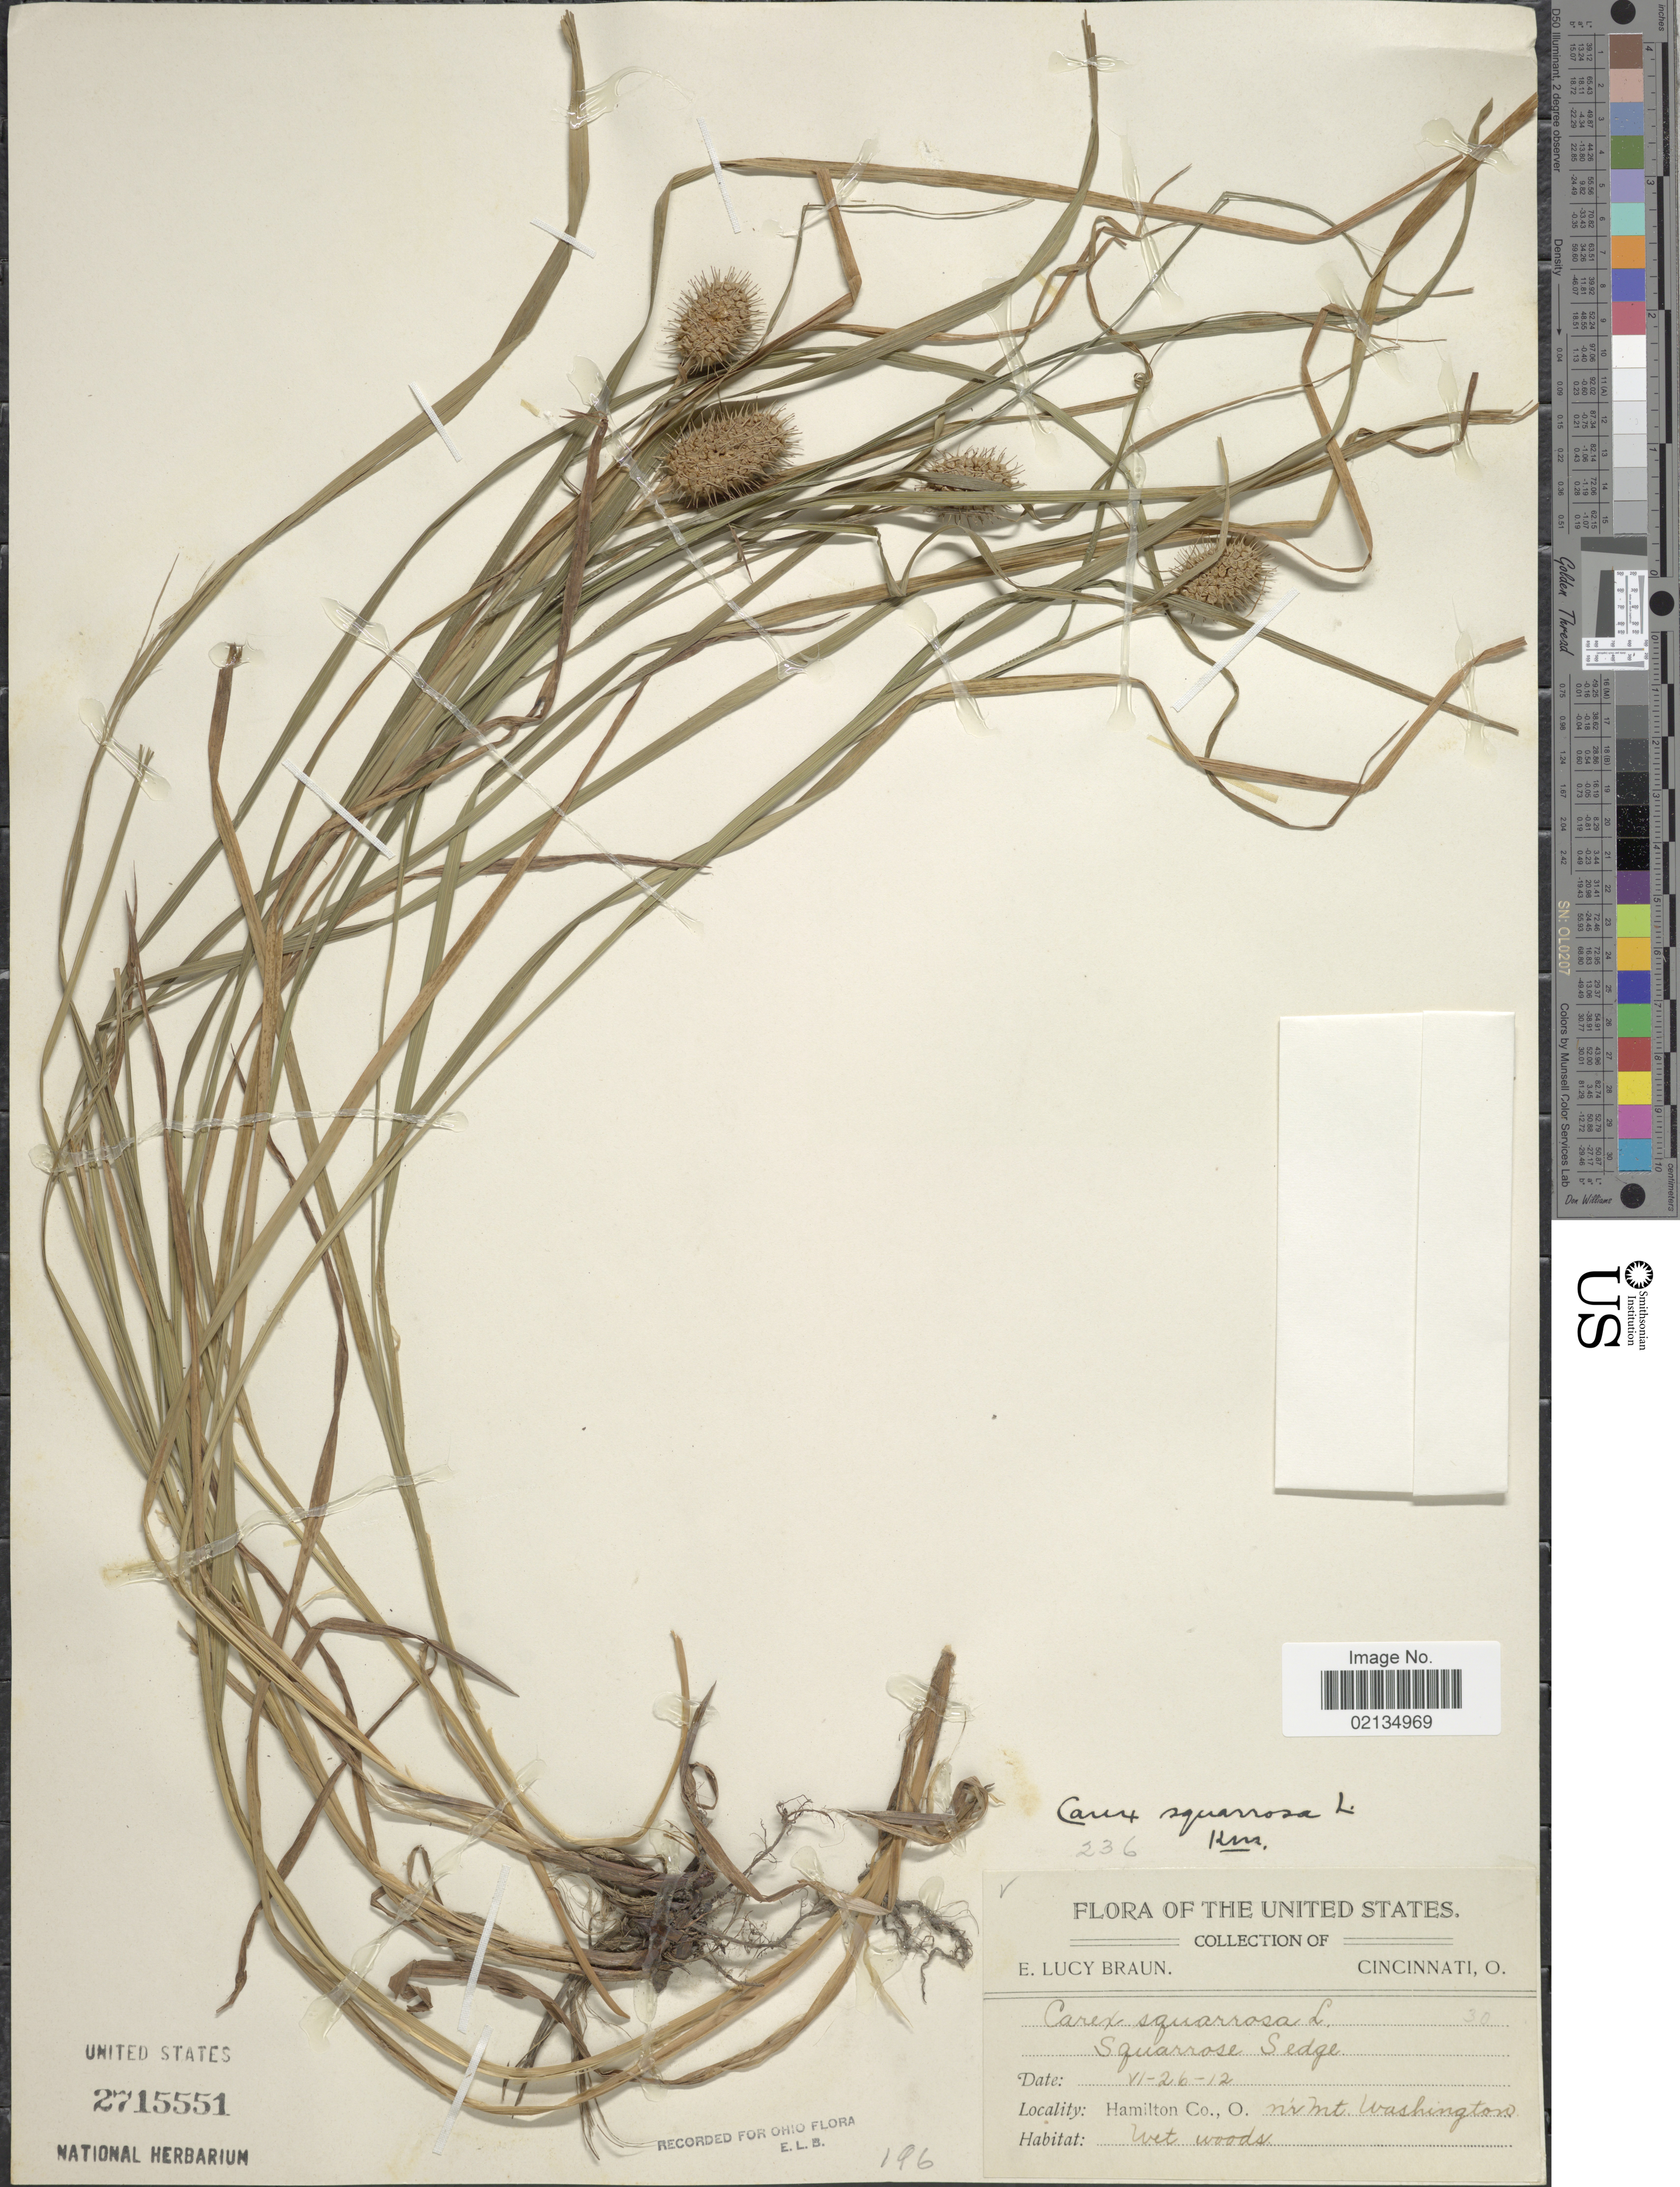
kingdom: Plantae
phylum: Tracheophyta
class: Liliopsida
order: Poales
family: Cyperaceae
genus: Carex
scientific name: Carex squarrosa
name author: L.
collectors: E. L. Braun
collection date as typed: Transcribed d/m/y: 26/6/12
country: United States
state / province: Ohio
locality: Squarrose Sedge, Hamilton Co., O. nr mt. Washington.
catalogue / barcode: US 2715551